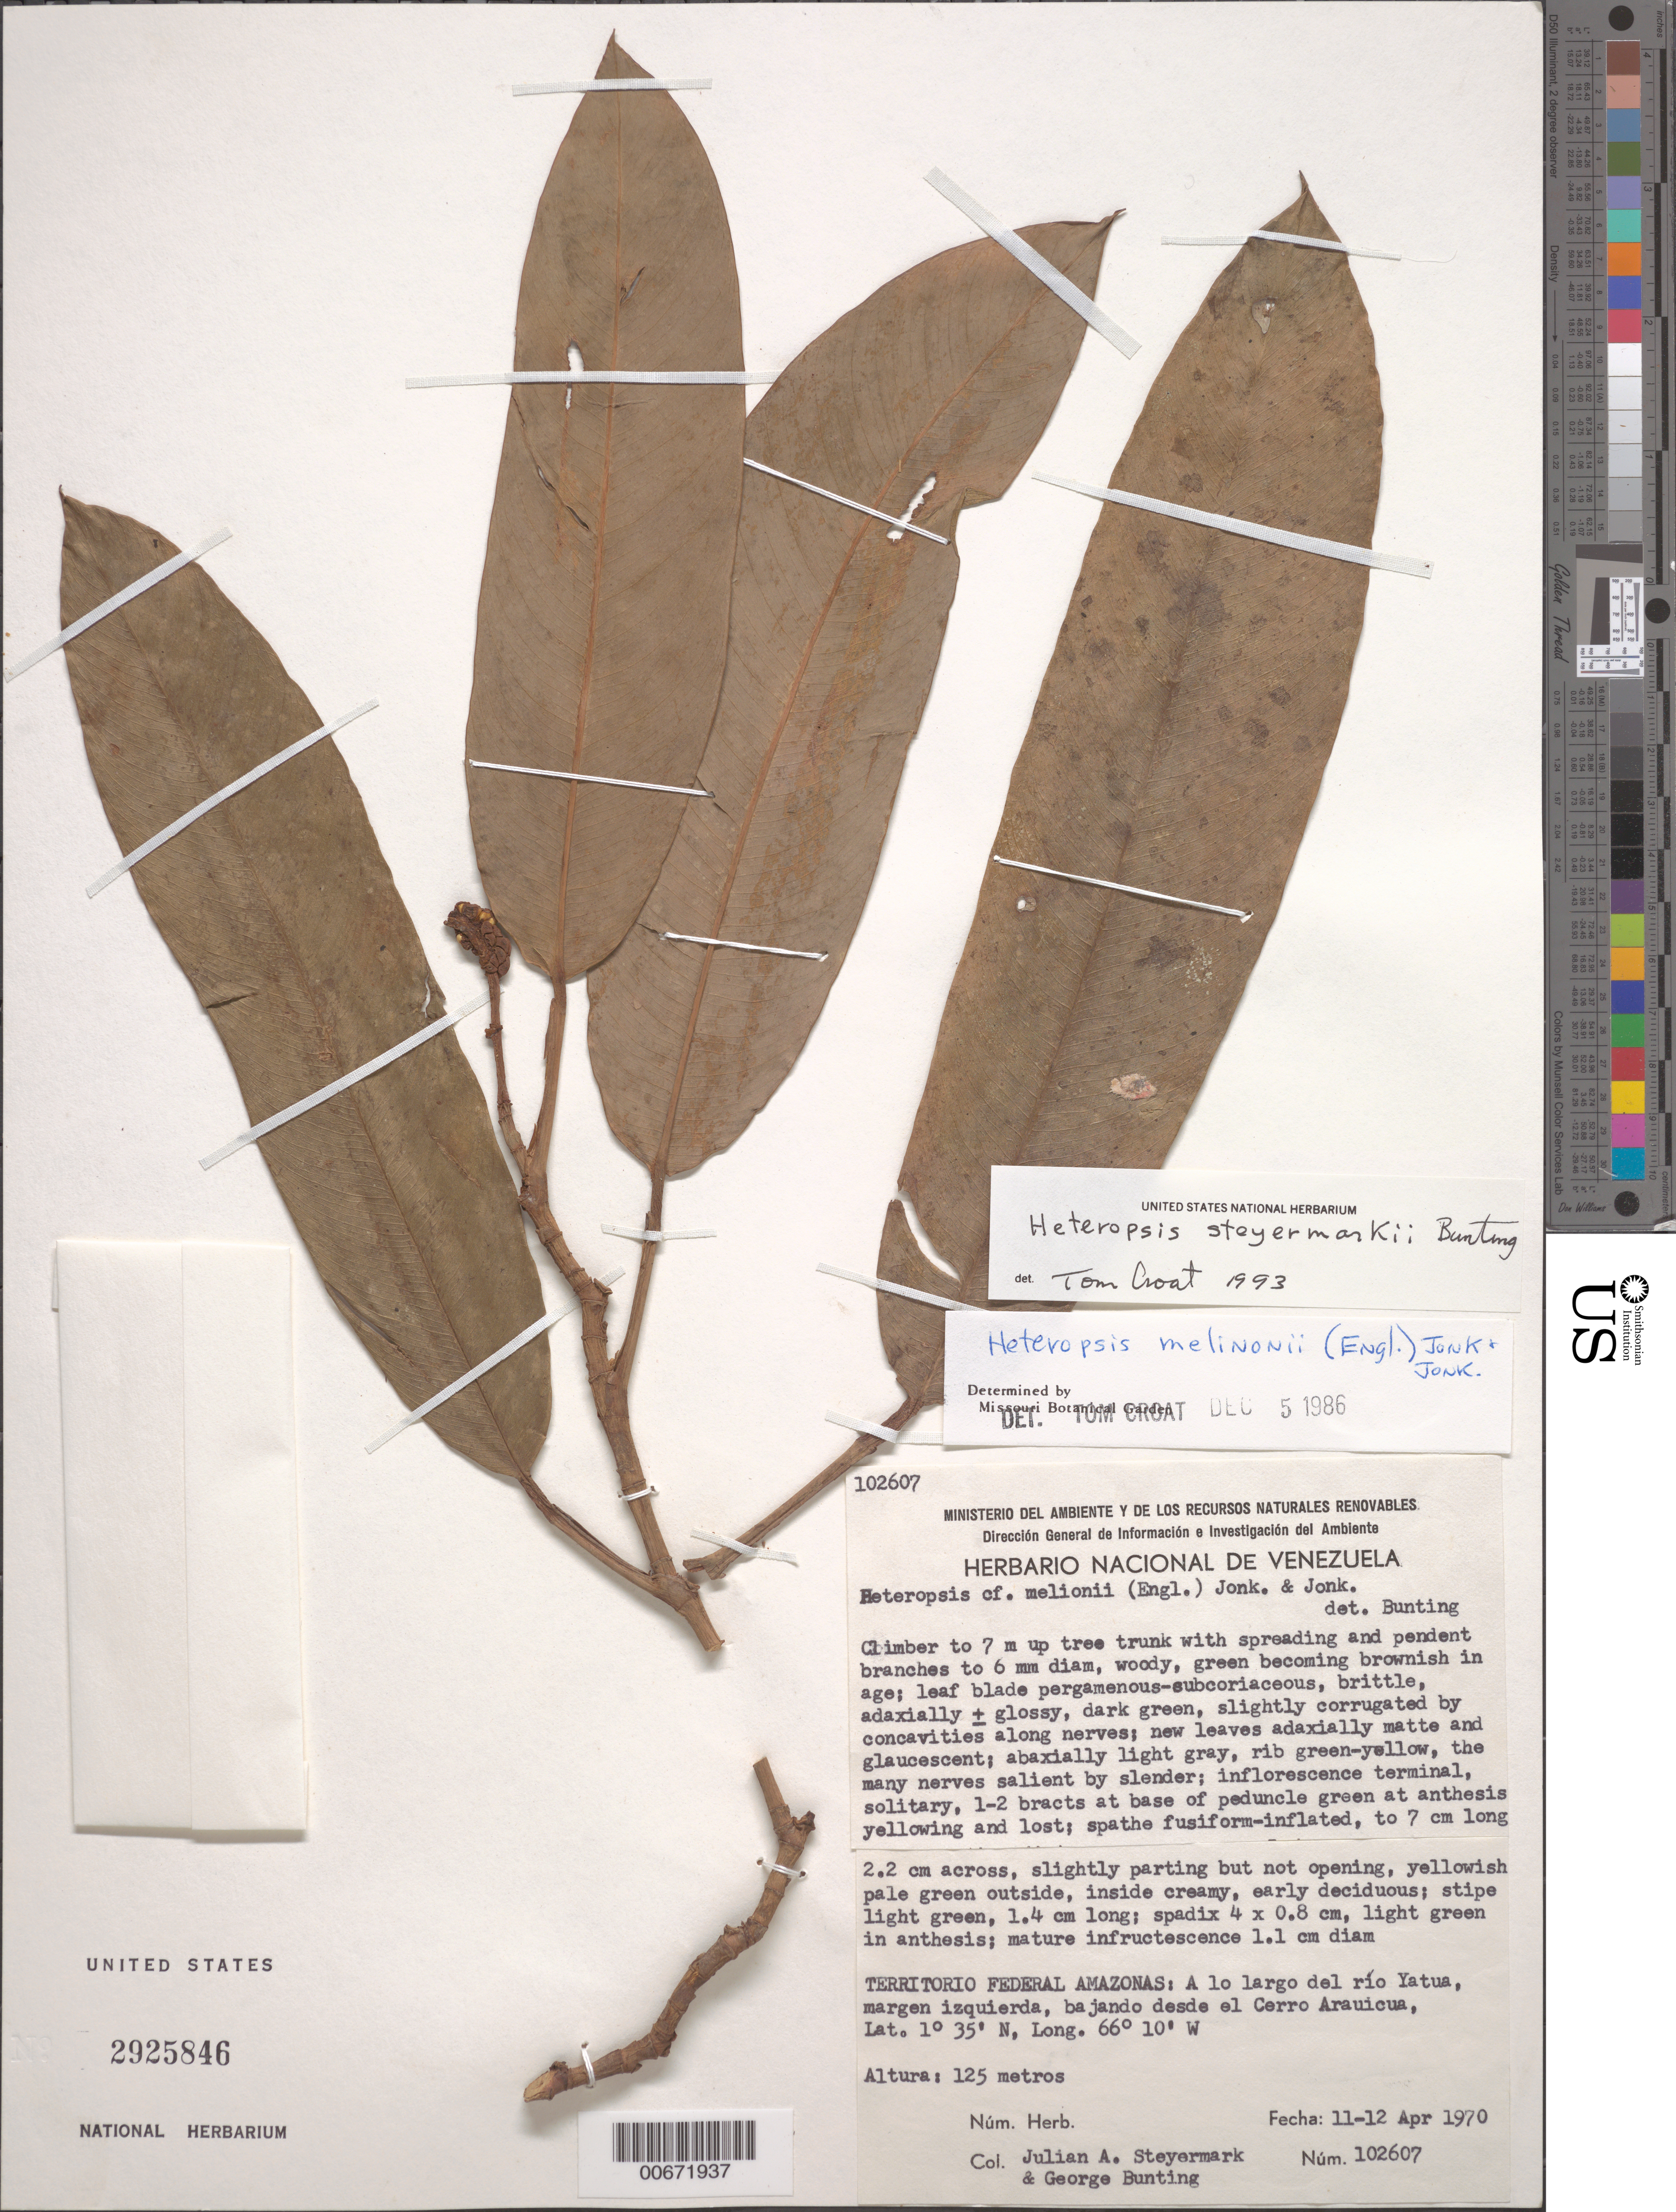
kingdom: Plantae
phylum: Tracheophyta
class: Liliopsida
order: Alismatales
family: Araceae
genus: Heteropsis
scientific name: Heteropsis steyermarkii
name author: G.S. Bunting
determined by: Croat, Thomas B., Missouri Botanical Garden (MO)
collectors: J. Steyermark & G. S. Bunting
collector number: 102607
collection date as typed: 11-Apr-70 to 12-Apr-70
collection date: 1970-04-11/1970-04-12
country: Venezuela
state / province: Amazonas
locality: Rió Yatua, subiendo el río desde el Cerro Arauicaua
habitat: Lowgrade land past Cerro Arauicua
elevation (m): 125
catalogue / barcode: US 2925846